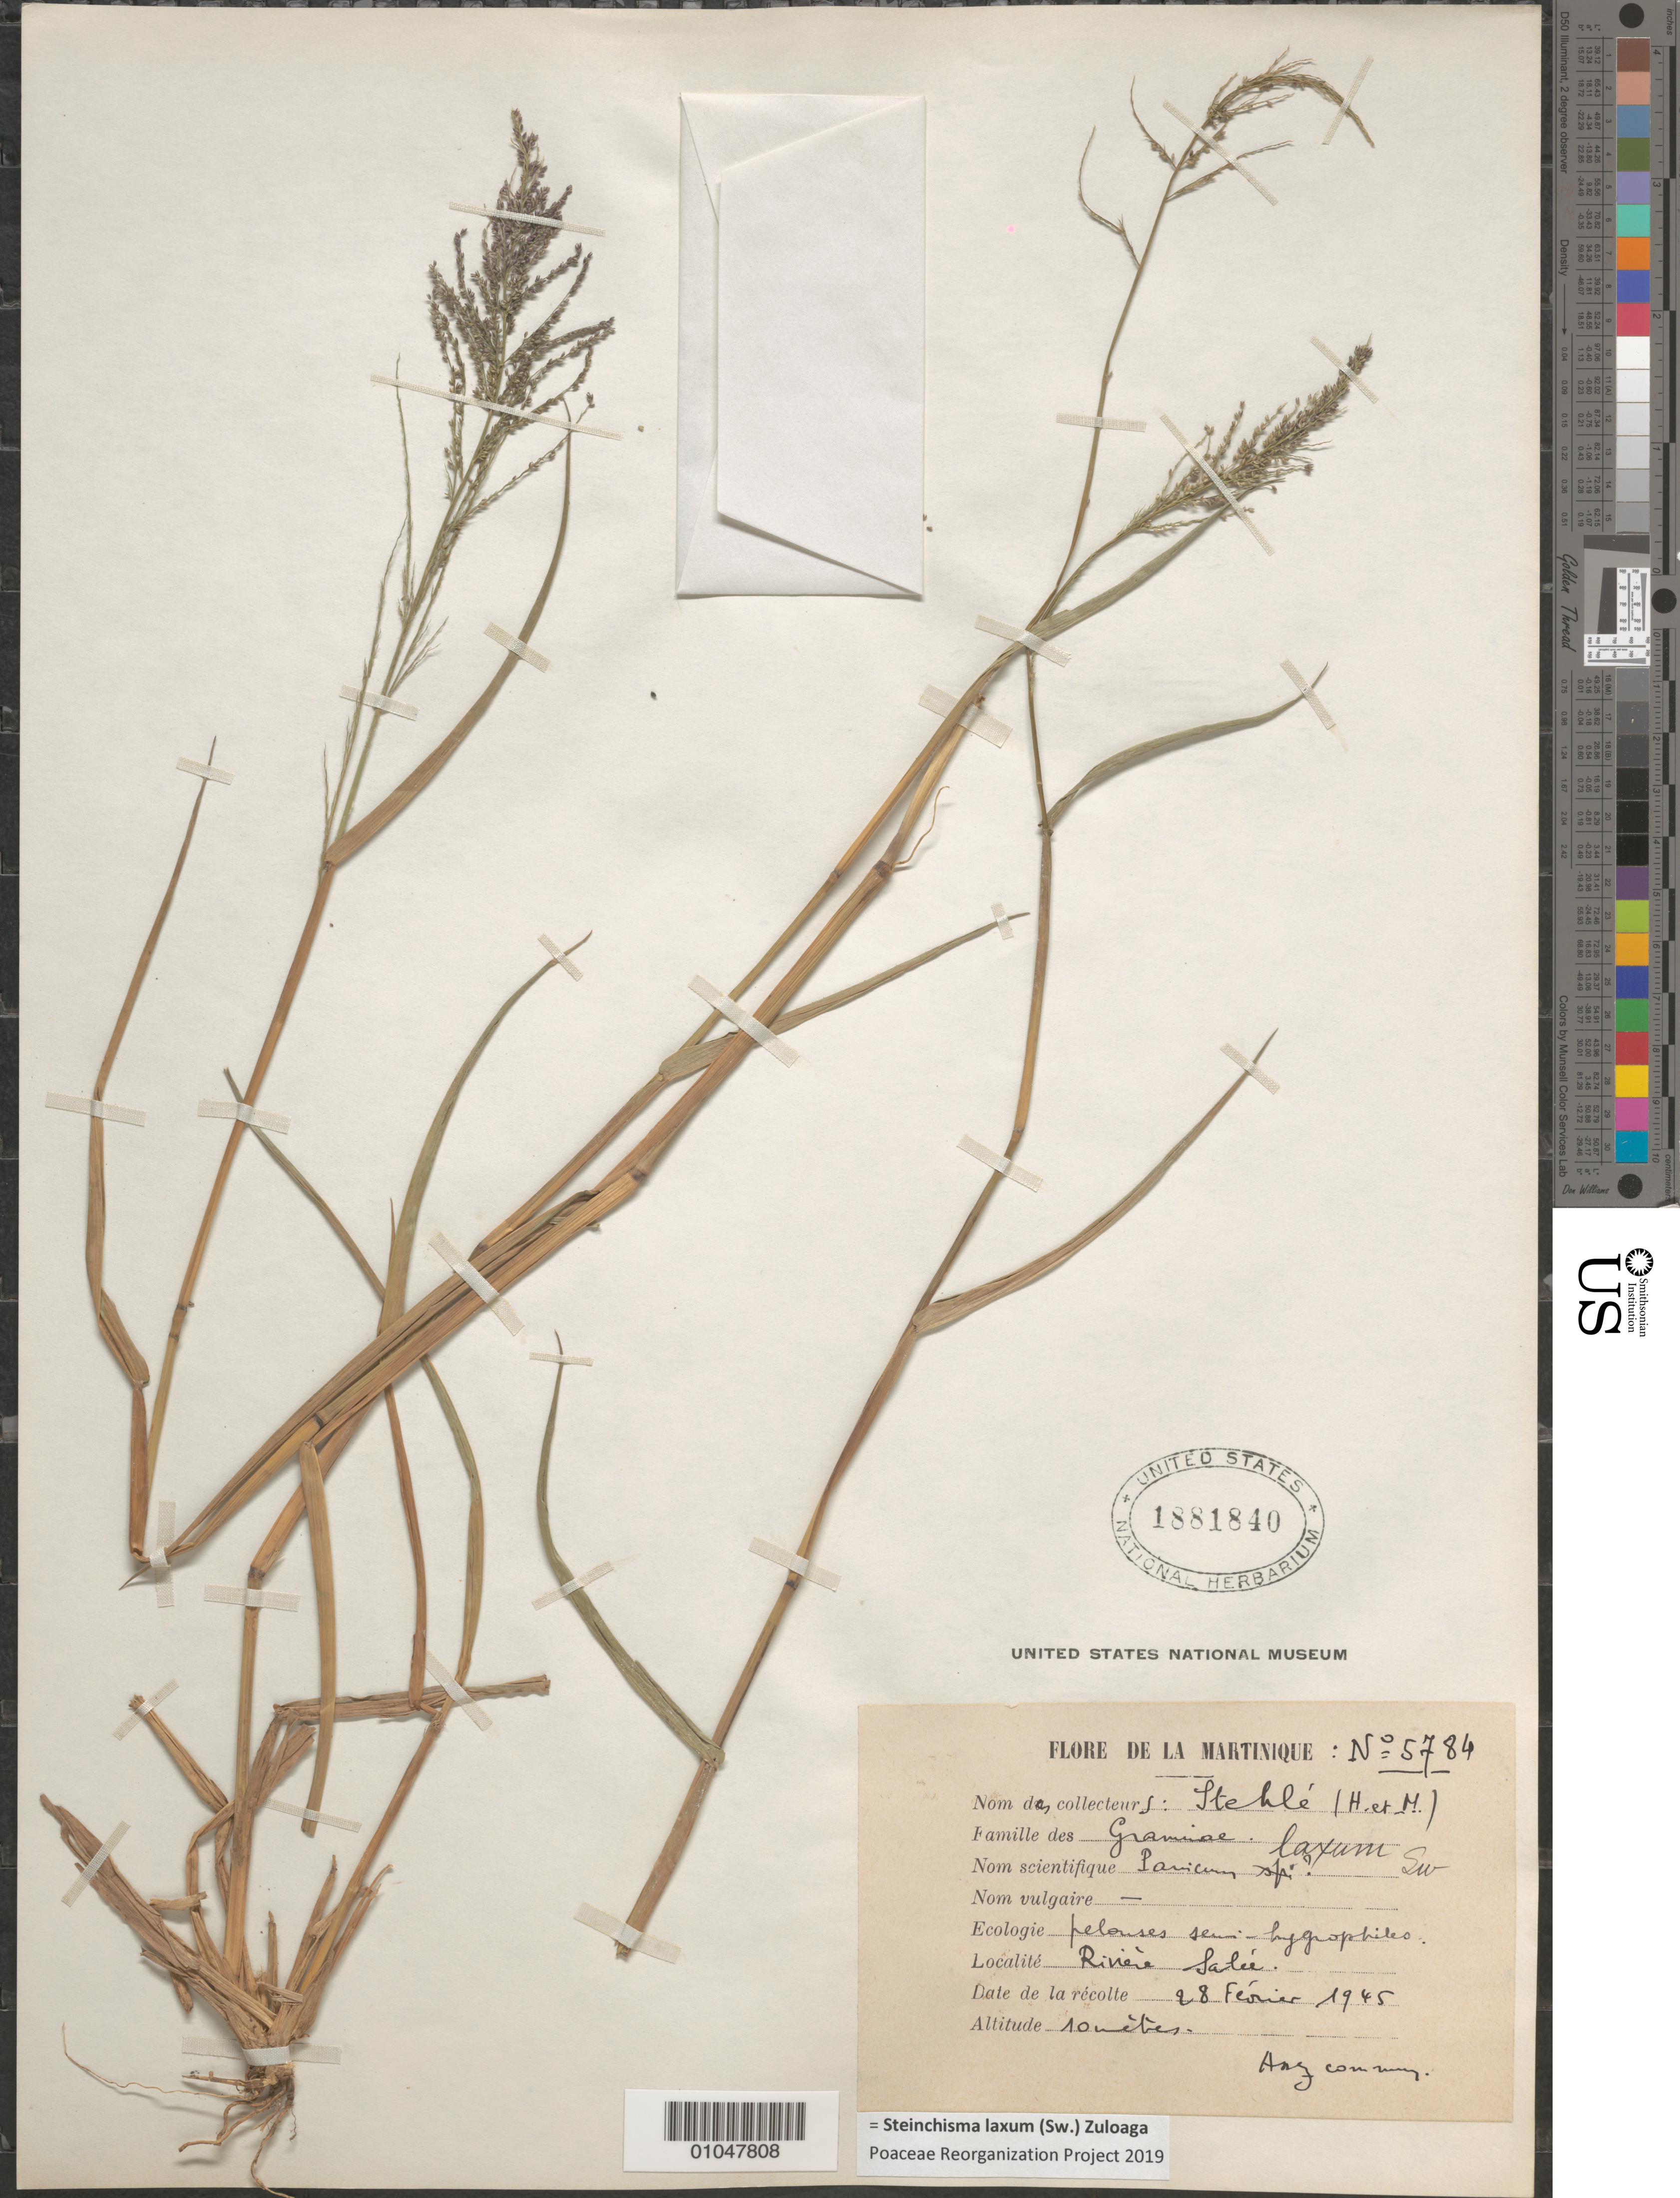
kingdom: Plantae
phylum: Tracheophyta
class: Liliopsida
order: Poales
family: Poaceae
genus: Panicum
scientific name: Panicum laxum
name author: Sw.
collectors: H. Stehlé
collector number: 5784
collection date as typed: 28 Feb 1945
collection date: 1945-02-28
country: Martinique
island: Martinique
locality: Riviere Salee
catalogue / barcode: US 1881840